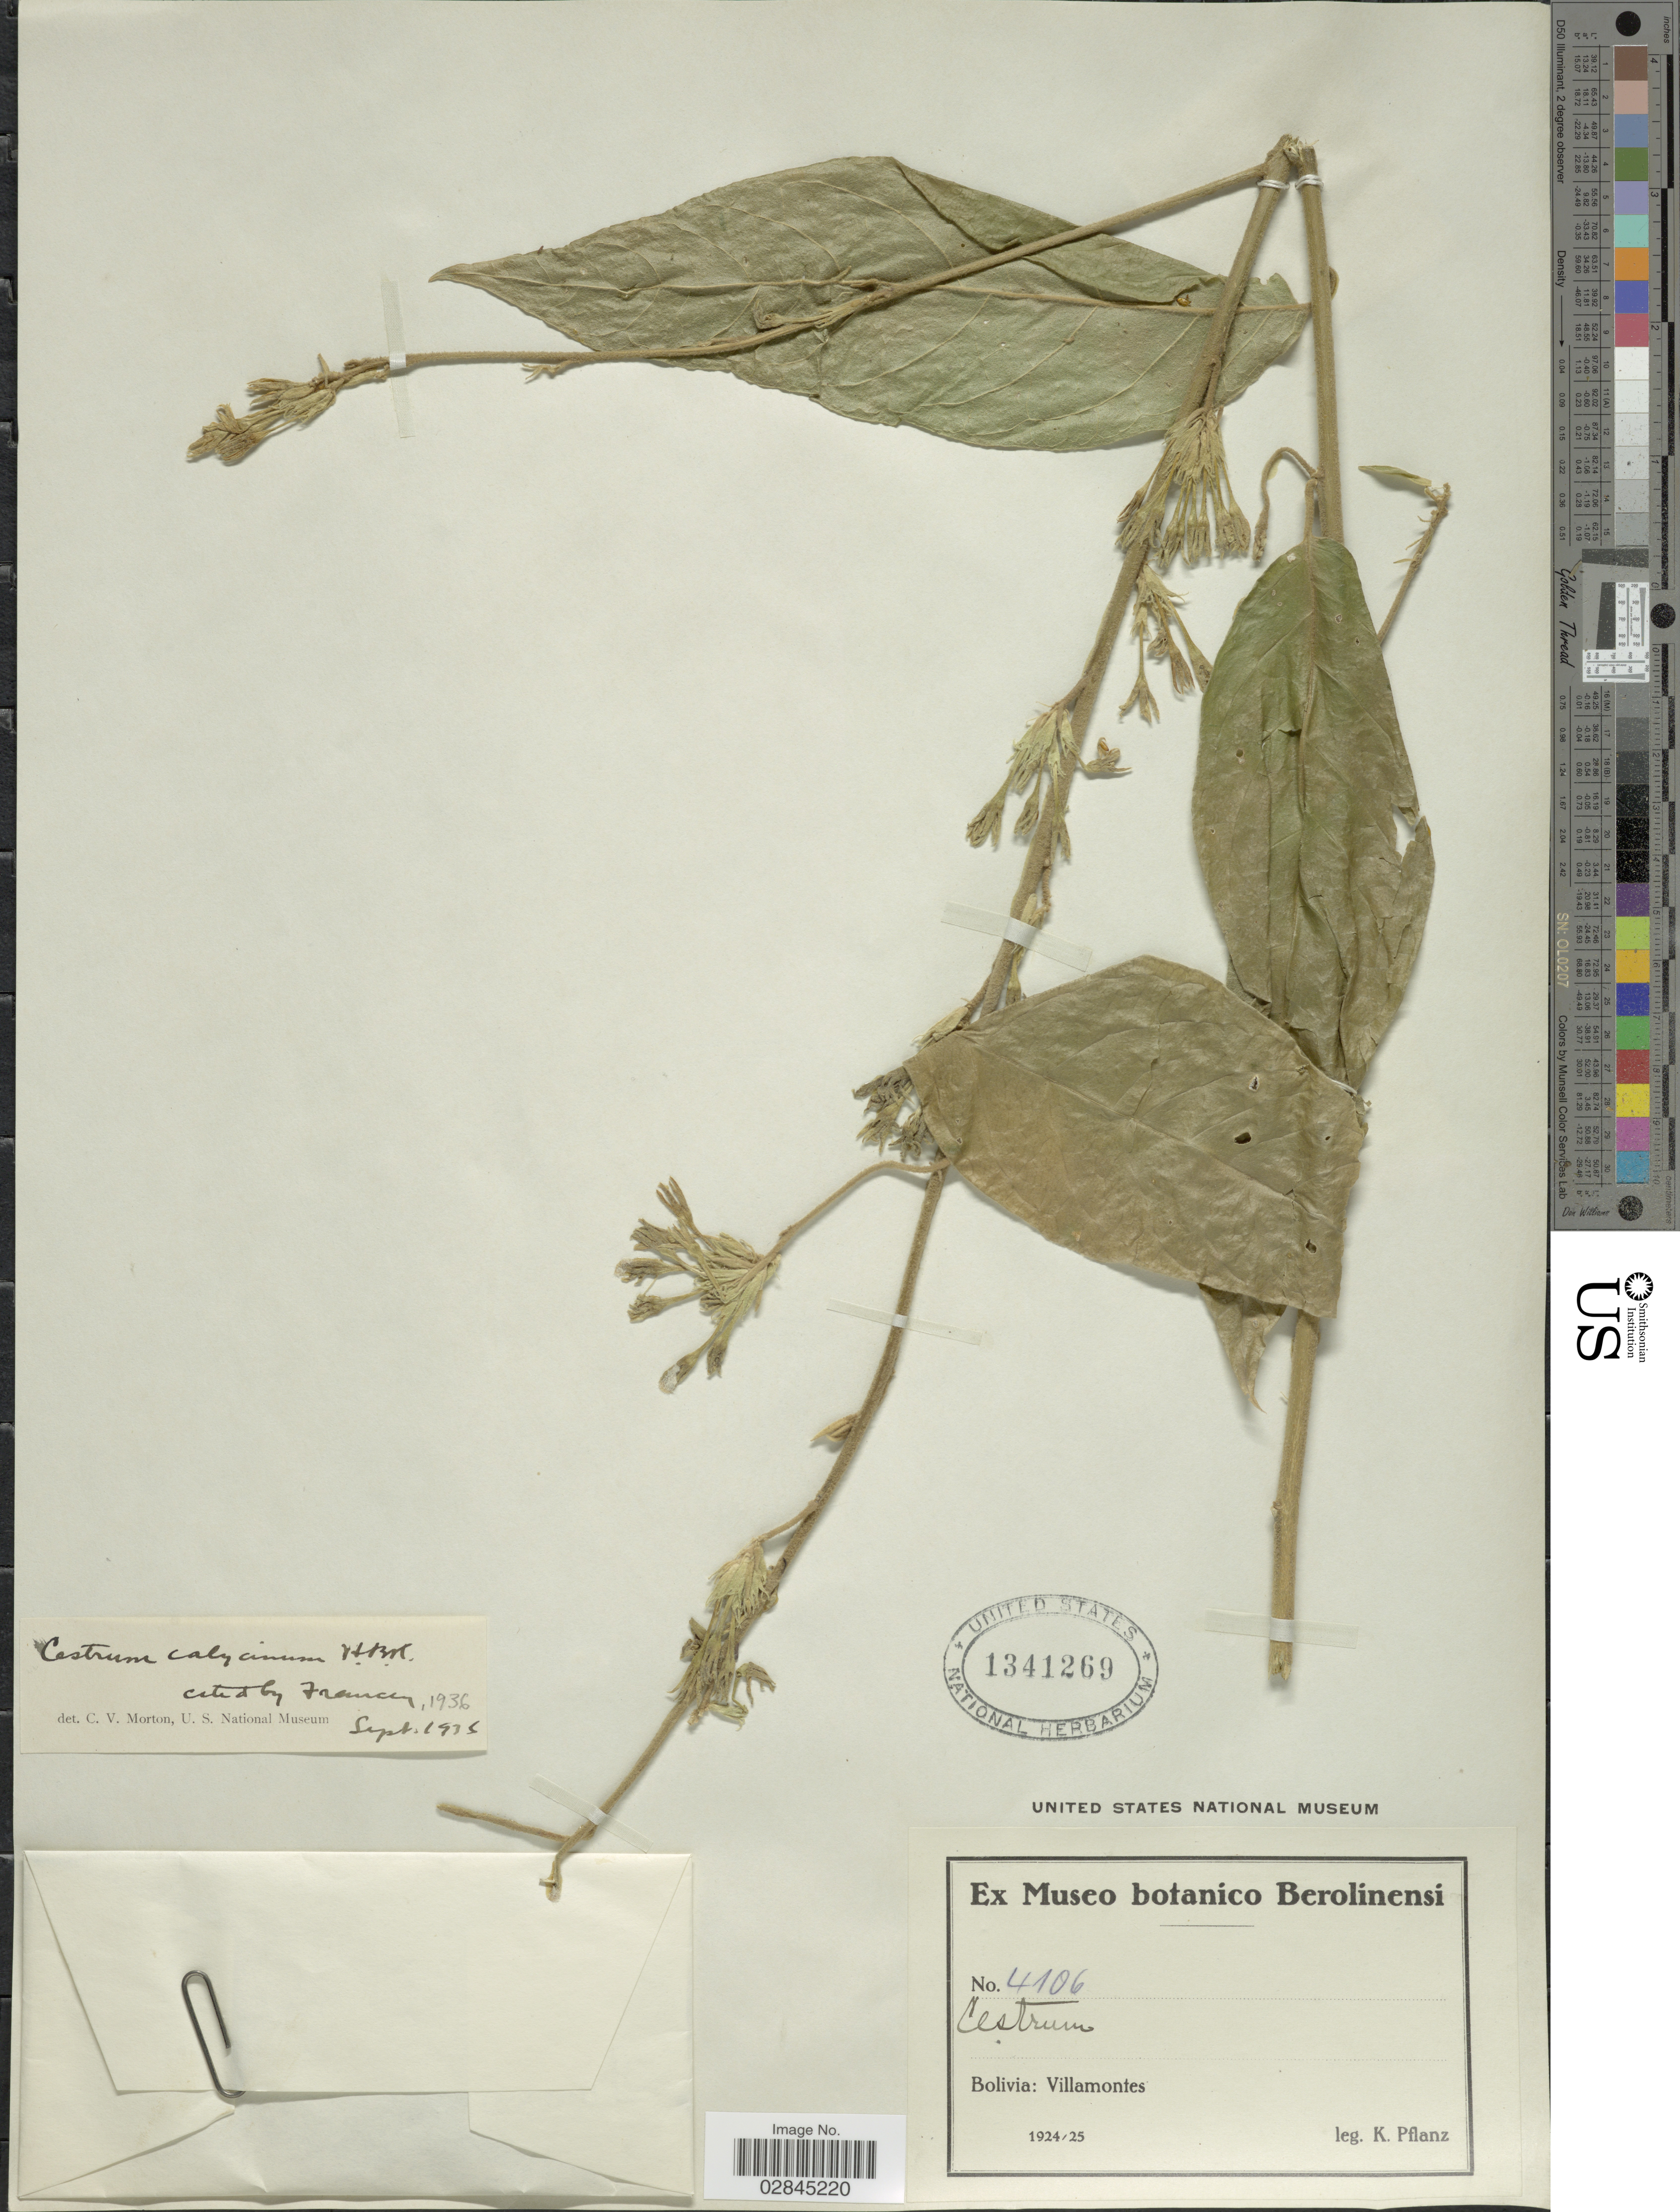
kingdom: Plantae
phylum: Tracheophyta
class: Magnoliopsida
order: Solanales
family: Solanaceae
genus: Cestrum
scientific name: Cestrum strigillatum var. calycinum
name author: Ruiz & Pav.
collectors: K. Pflanz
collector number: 4106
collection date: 1924/1925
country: Bolivia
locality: Villamontes.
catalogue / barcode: US 1341269